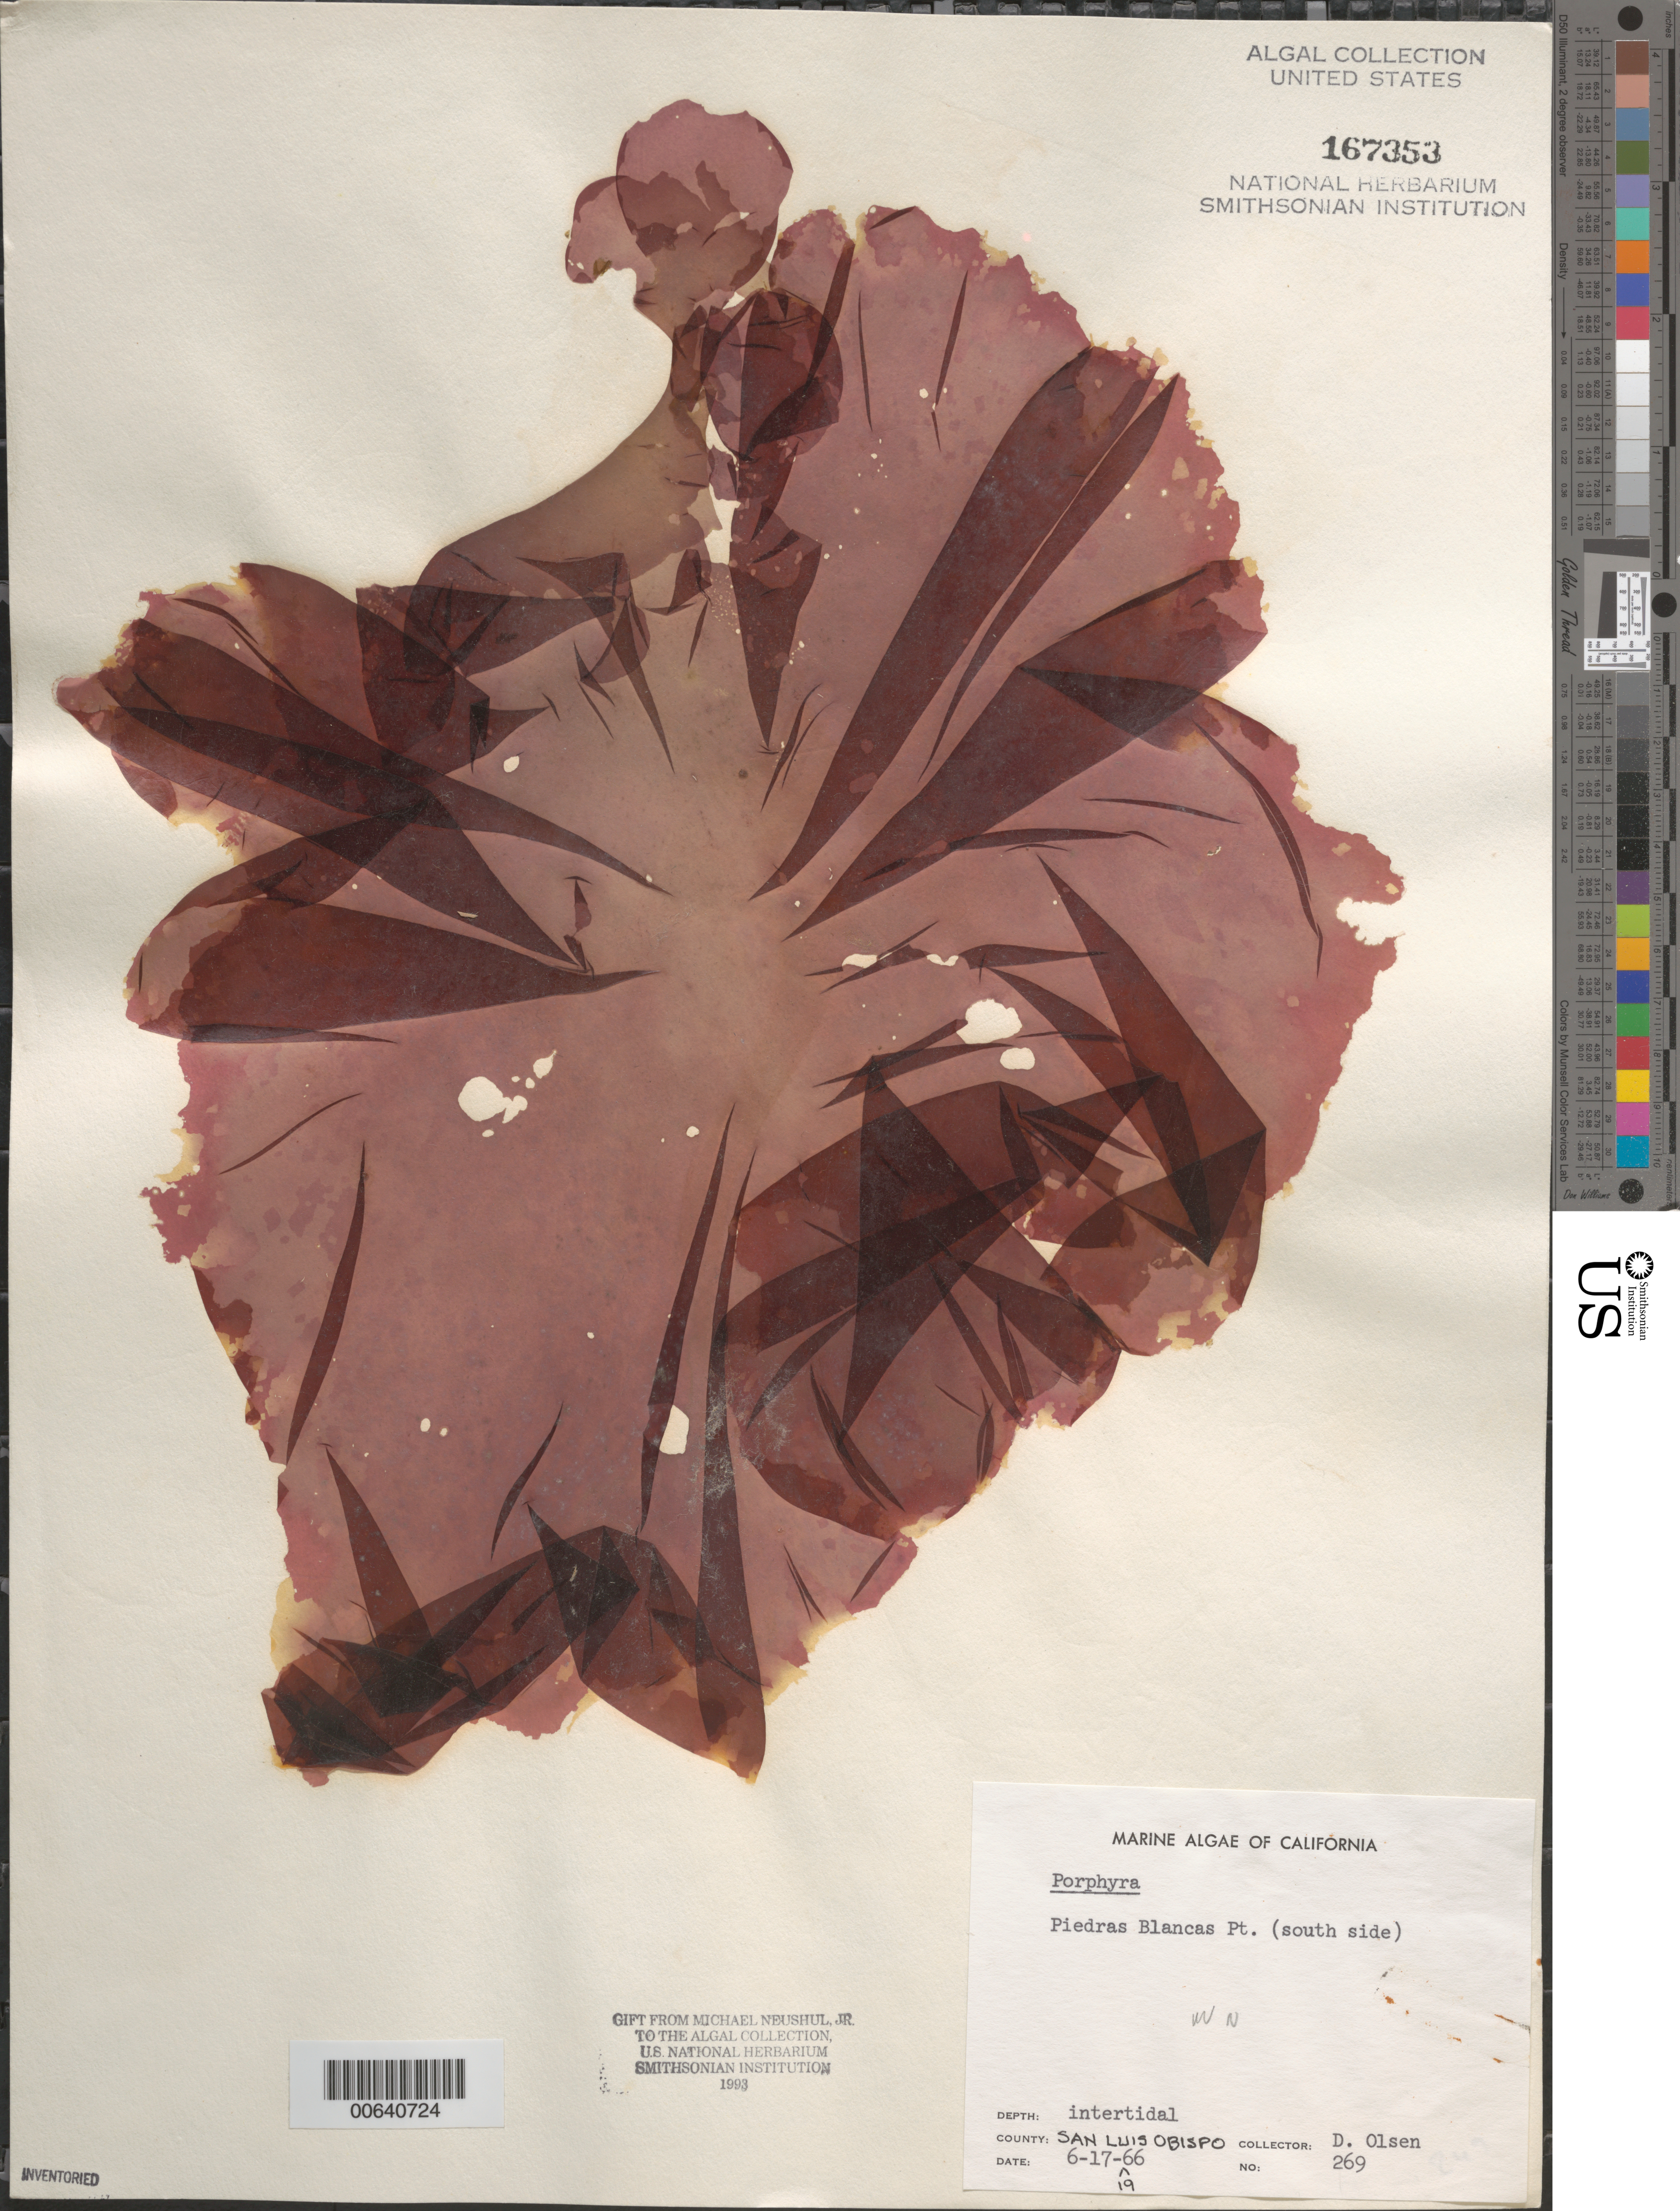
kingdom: Plantae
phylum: Rhodophyta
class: Bangiophyceae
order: Bangiales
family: Bangiaceae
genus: Porphyra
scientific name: Porphyra sp.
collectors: D. Olsen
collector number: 269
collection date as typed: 17 Jun 1966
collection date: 1966-06-17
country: United States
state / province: California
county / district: San Luis Obispo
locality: Piedras Blancas Point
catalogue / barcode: US 167353